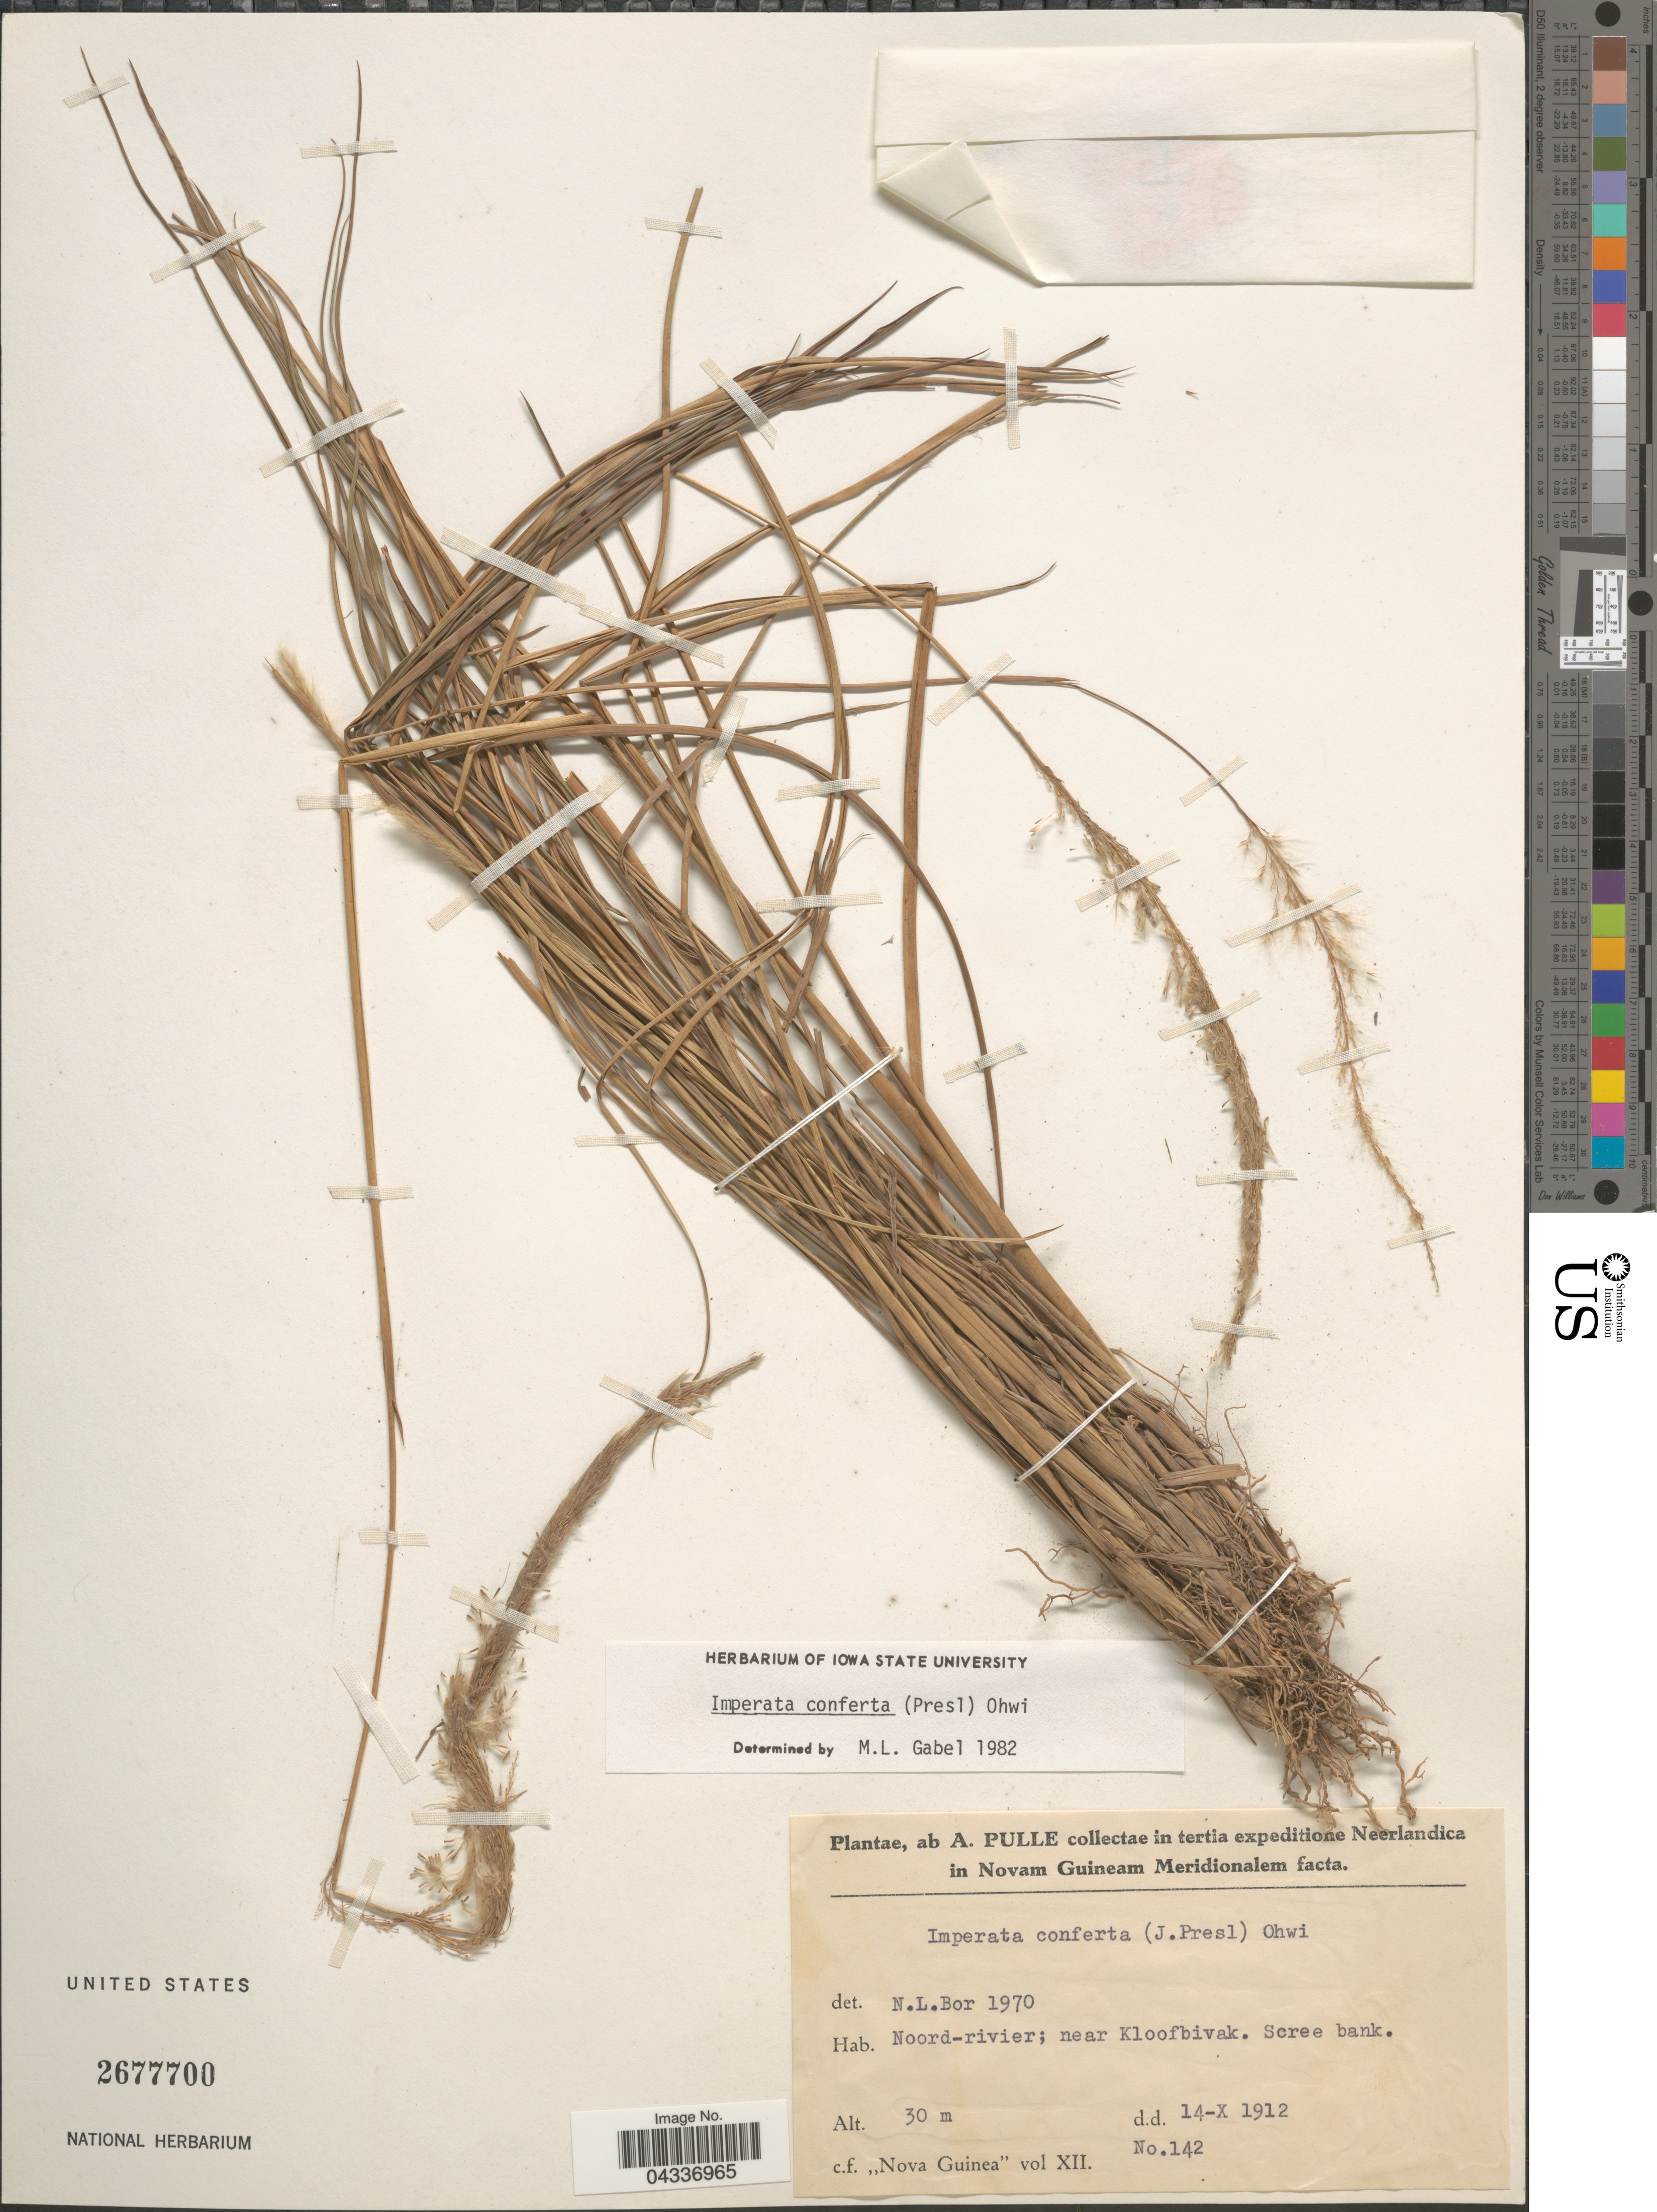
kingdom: Plantae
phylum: Tracheophyta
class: Liliopsida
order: Poales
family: Poaceae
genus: Imperata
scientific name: Imperata conferta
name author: (J. Presl) Ohwi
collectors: A. A. Pulle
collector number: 142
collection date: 1912-10-14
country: Papua New Guinea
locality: Tertia expeditione Neerlandica in Novam Guineam Meridionalem facta. Noord-rivier; near Kloofbivak.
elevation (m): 30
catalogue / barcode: US 2677700